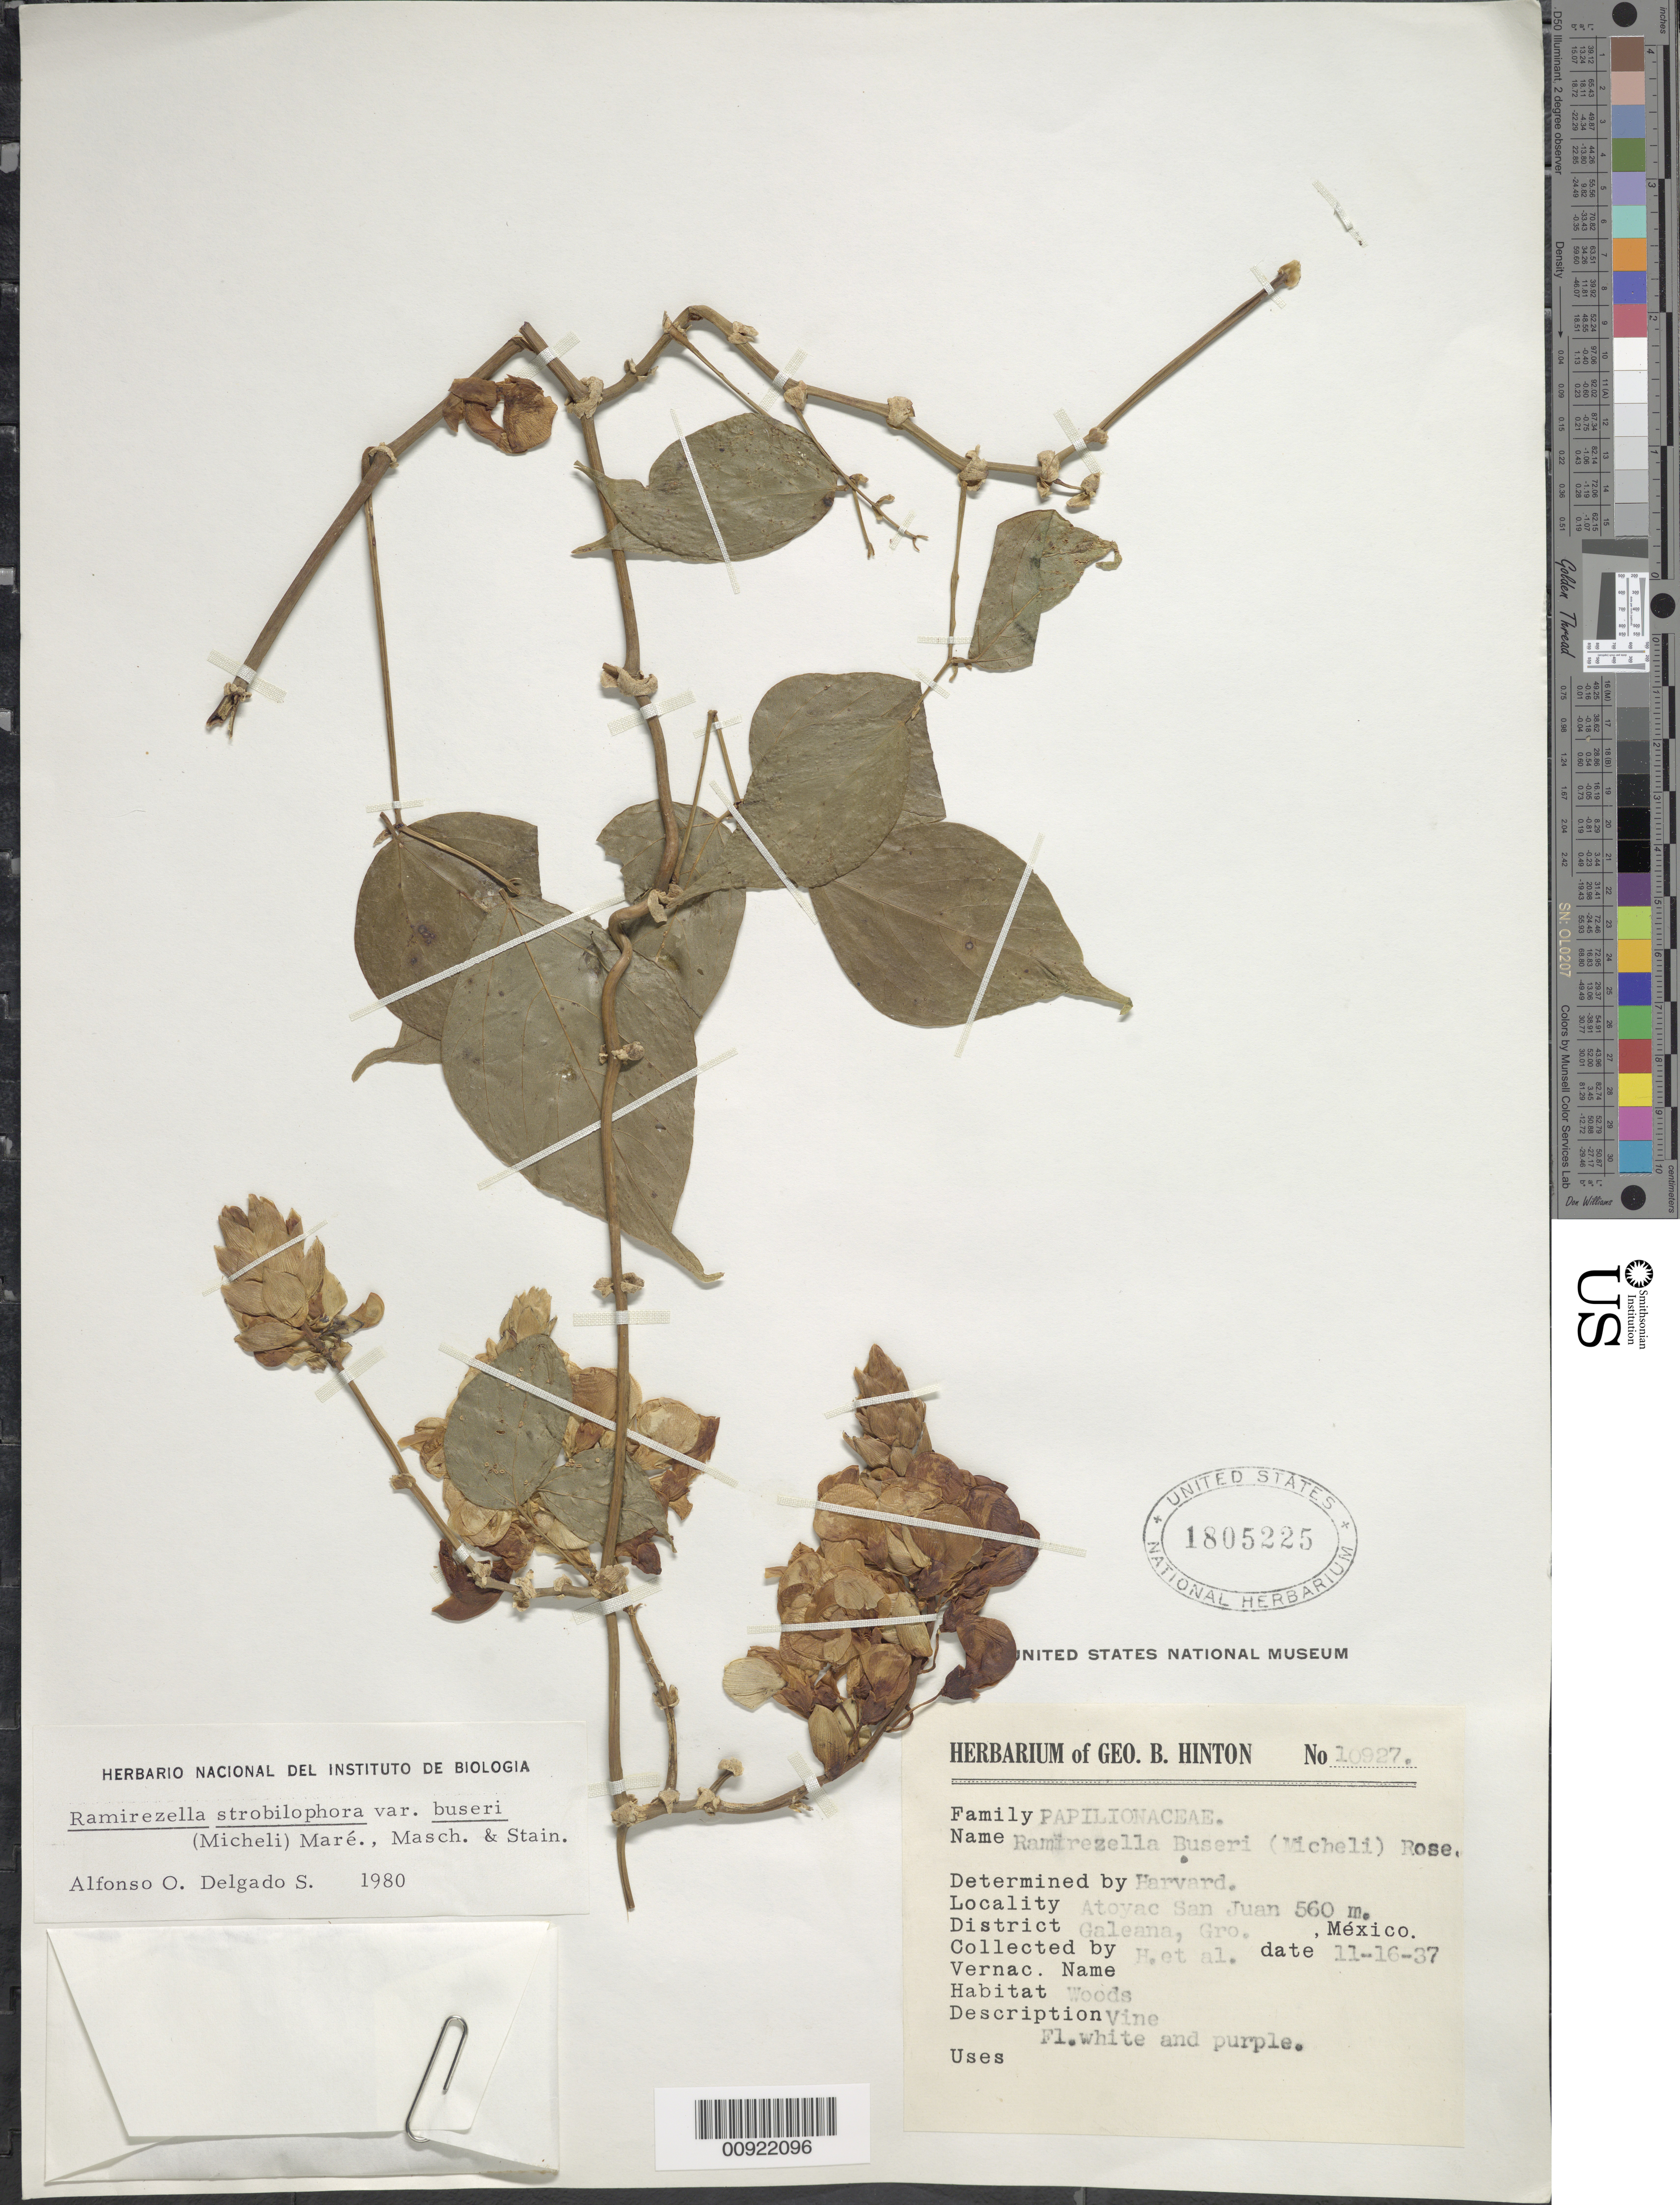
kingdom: Plantae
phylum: Tracheophyta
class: Magnoliopsida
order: Fabales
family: Fabaceae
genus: Ramirezella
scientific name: Ramirezella strobilophora var. buseri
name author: (B.L. Rob.) Rose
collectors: G. B. Hinton & et al.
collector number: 10927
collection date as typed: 16 Nov 1937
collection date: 1937-11-16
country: Mexico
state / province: Guerrero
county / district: Galeana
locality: Atoyac San Juan, District Galeana, Gro.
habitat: Woods.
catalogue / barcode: US 1805225